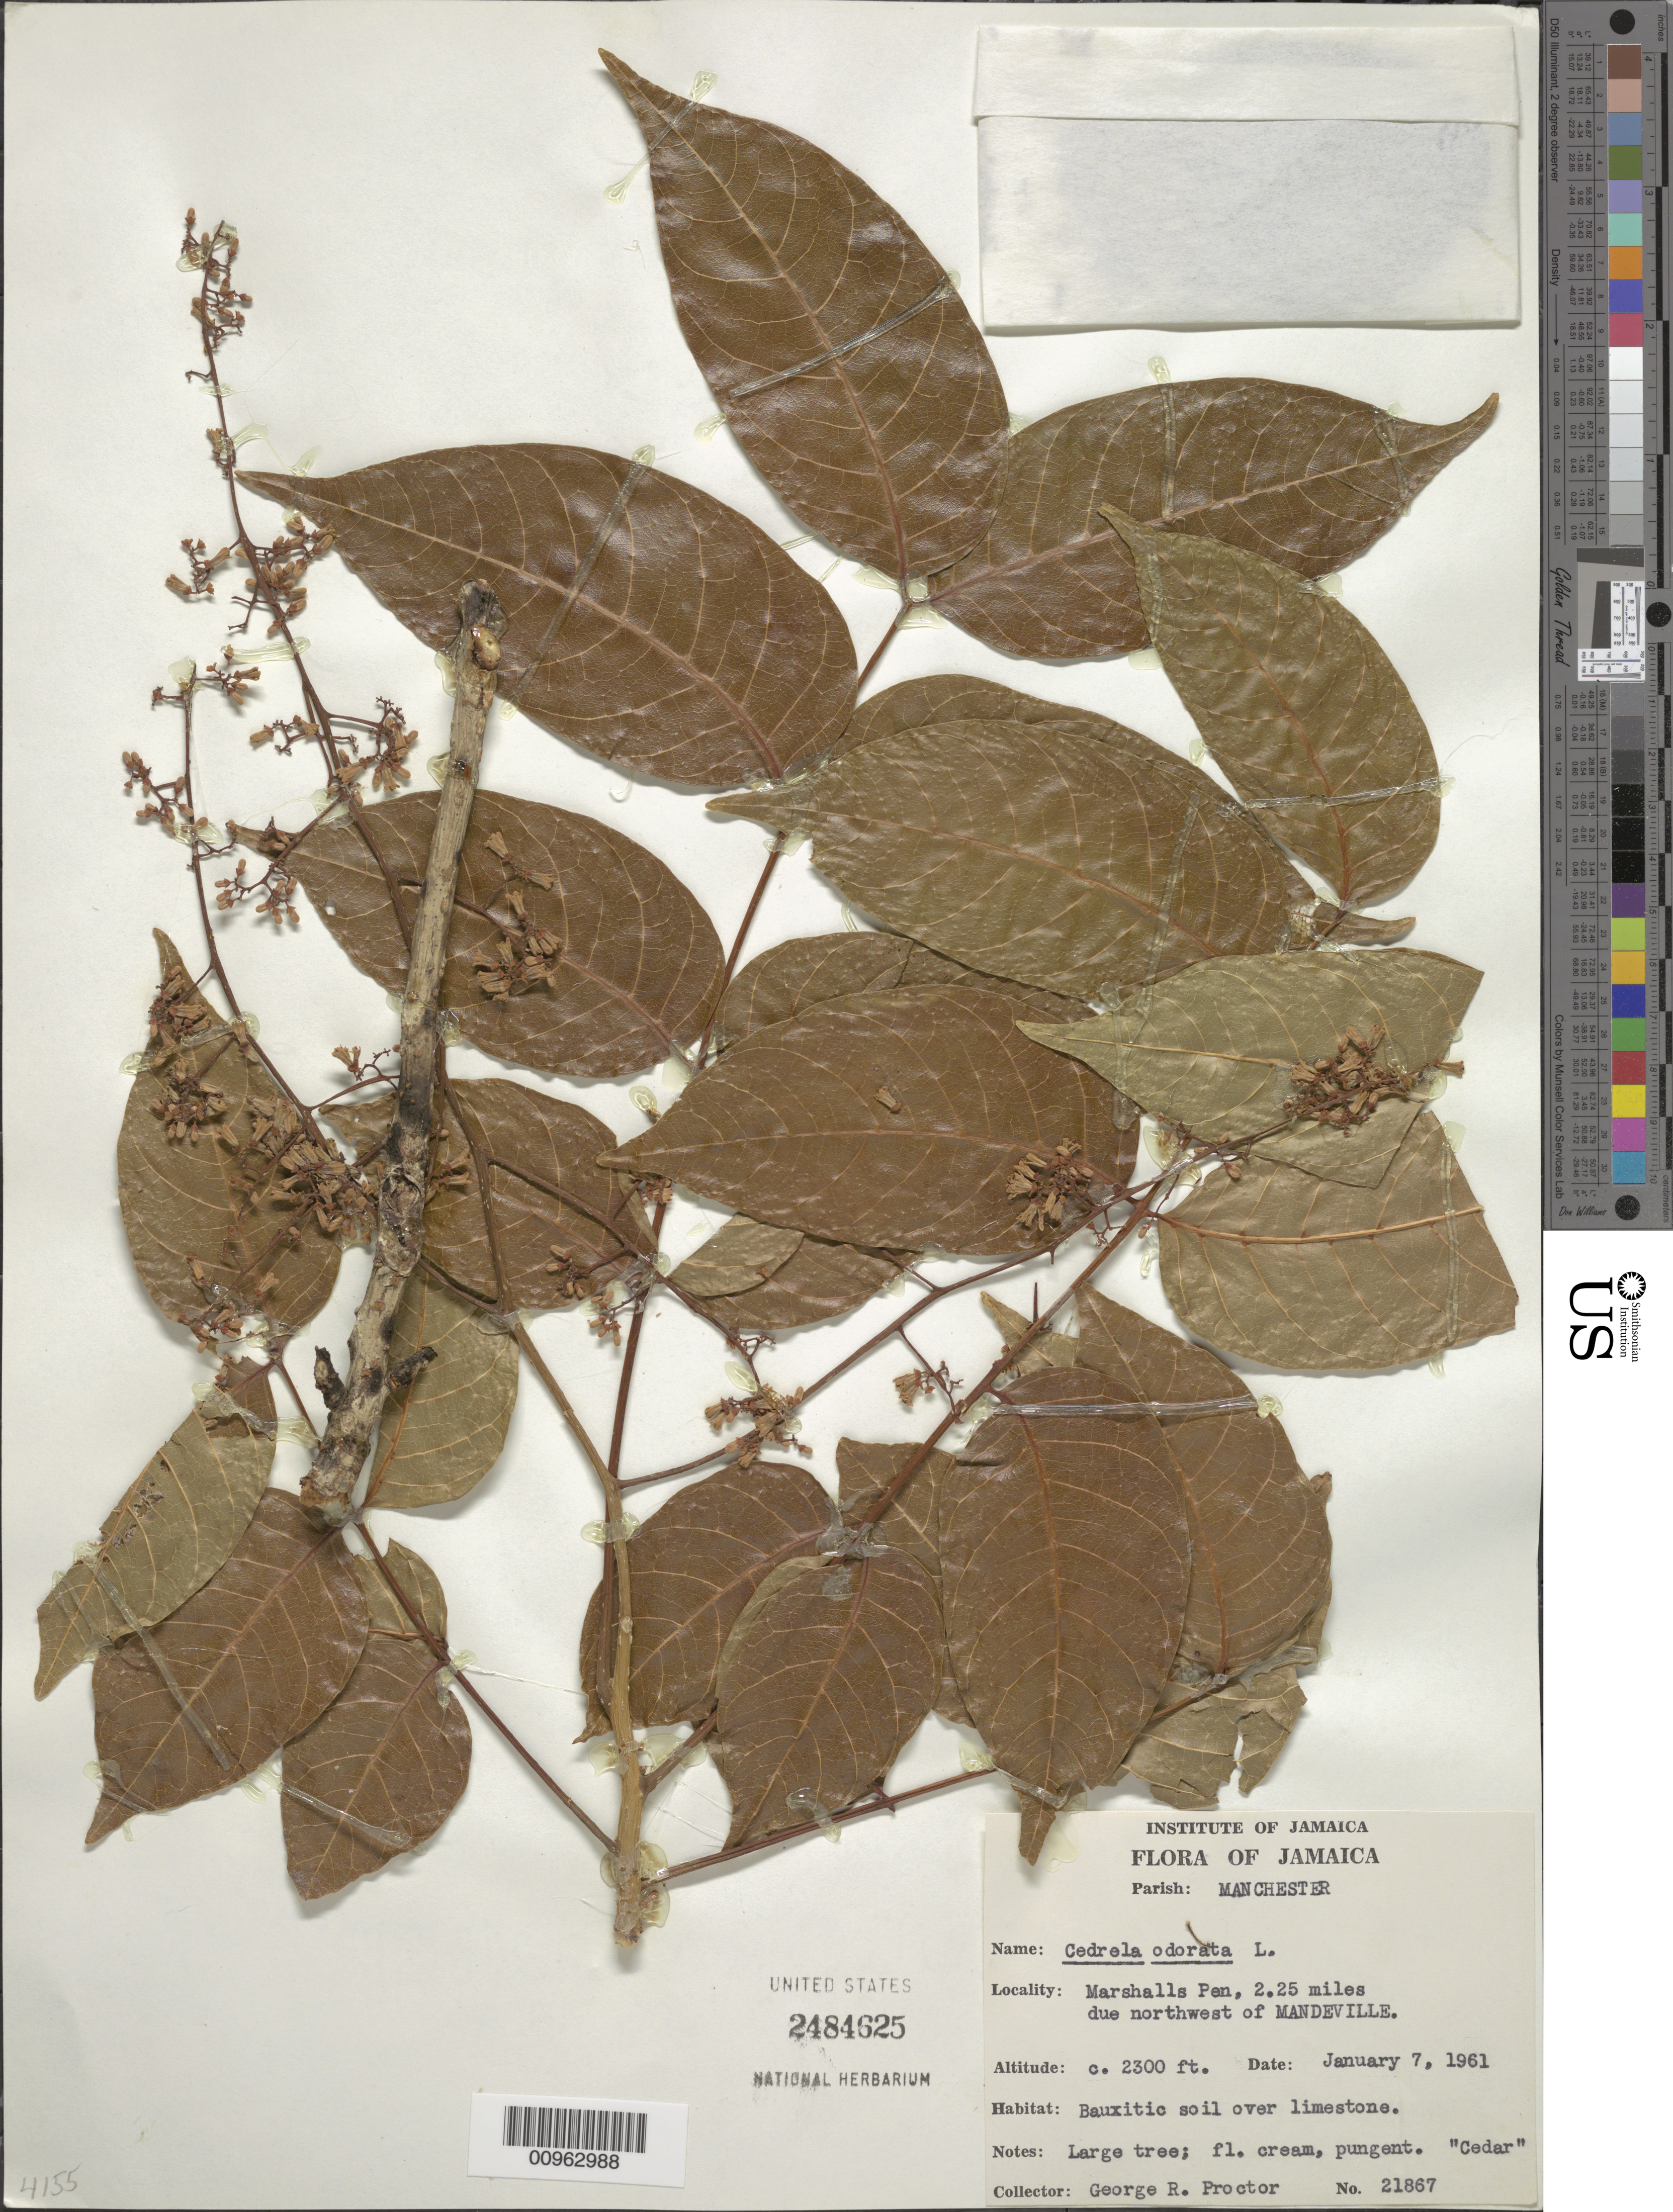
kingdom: Plantae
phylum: Tracheophyta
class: Magnoliopsida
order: Sapindales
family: Meliaceae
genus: Cedrela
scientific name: Cedrela odorata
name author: L.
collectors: G. R. Proctor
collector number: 21867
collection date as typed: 07 Jan 1961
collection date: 1961-01-07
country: Jamaica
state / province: Manchester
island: Jamaica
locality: Marshalls Pen, 2.25 miles due northwest of Mandeville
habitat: Bauxitic soil over limestone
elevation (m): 701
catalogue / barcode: US 2484625